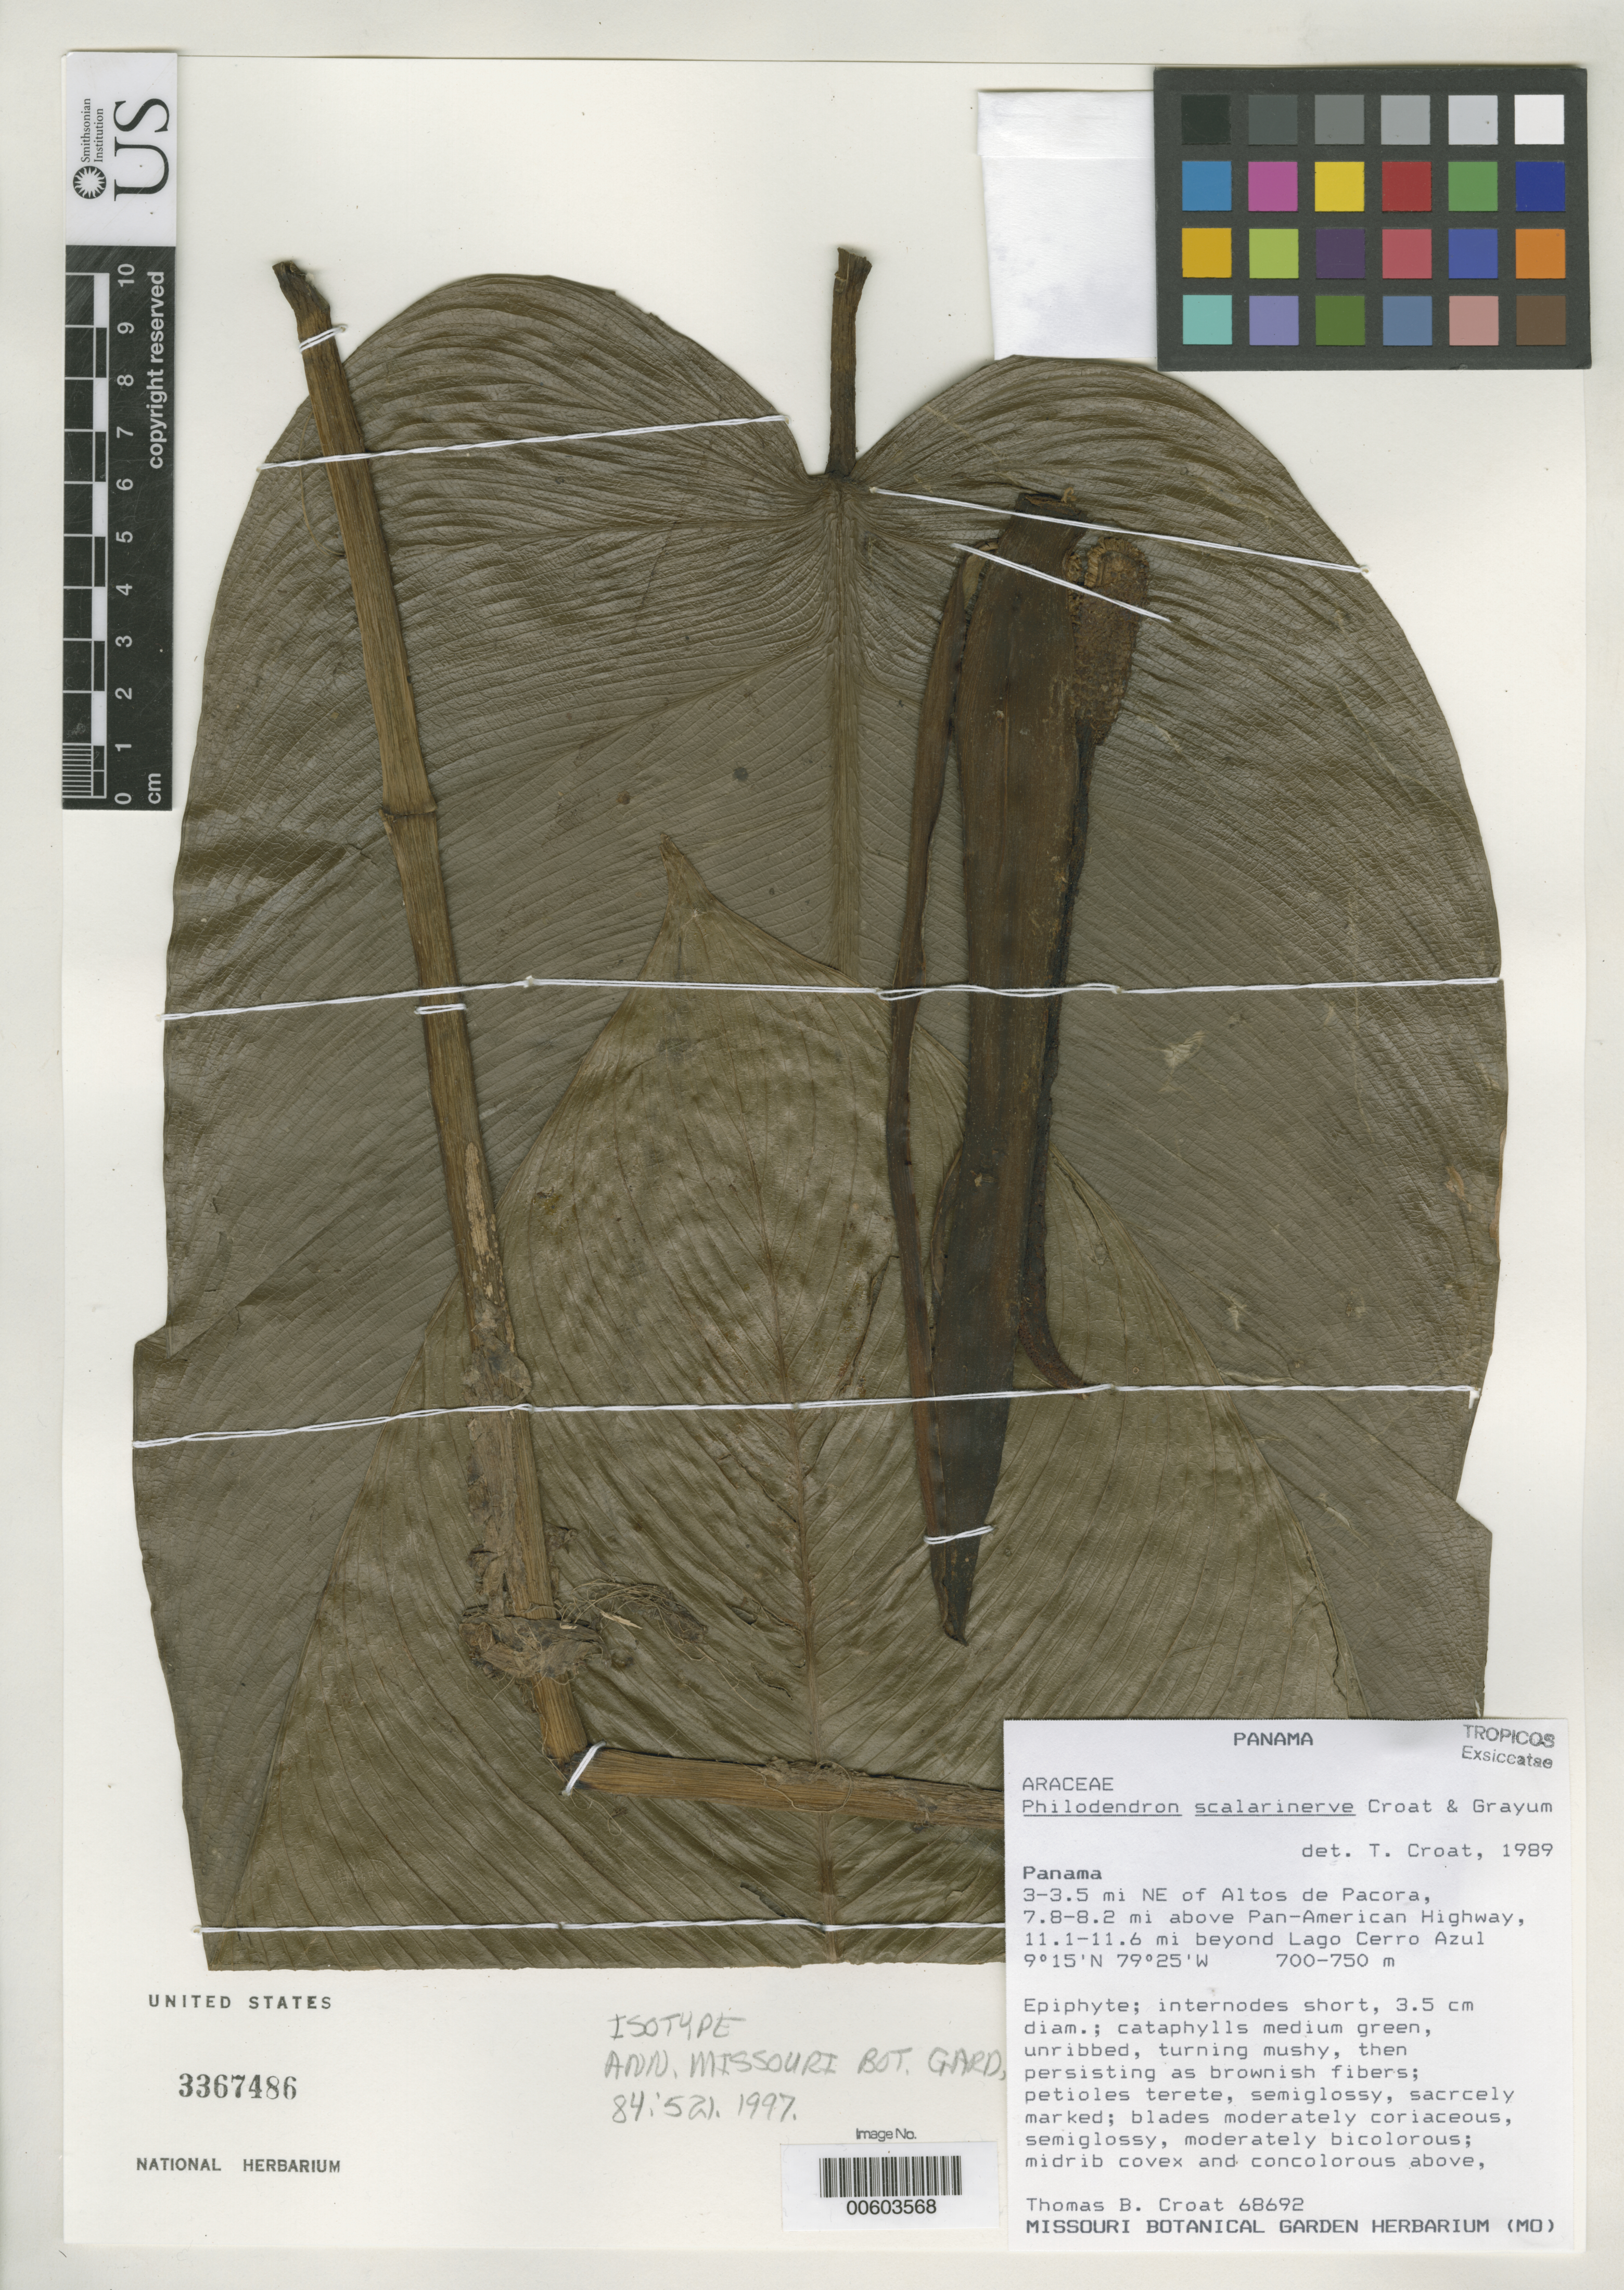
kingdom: Plantae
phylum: Tracheophyta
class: Liliopsida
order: Alismatales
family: Araceae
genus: Philodendron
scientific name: Philodendron scalarinerve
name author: Croat & Grayum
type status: Isotype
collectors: T. B. Croat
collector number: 68692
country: Panama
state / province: Panamá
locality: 3-3.5 mi NE of Altos de Pacora, 7.8-8.2 mi above Pan American Hwy, 11.1-11.6 mi beyond Lago Cerro Azul.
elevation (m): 700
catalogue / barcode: US 3367486